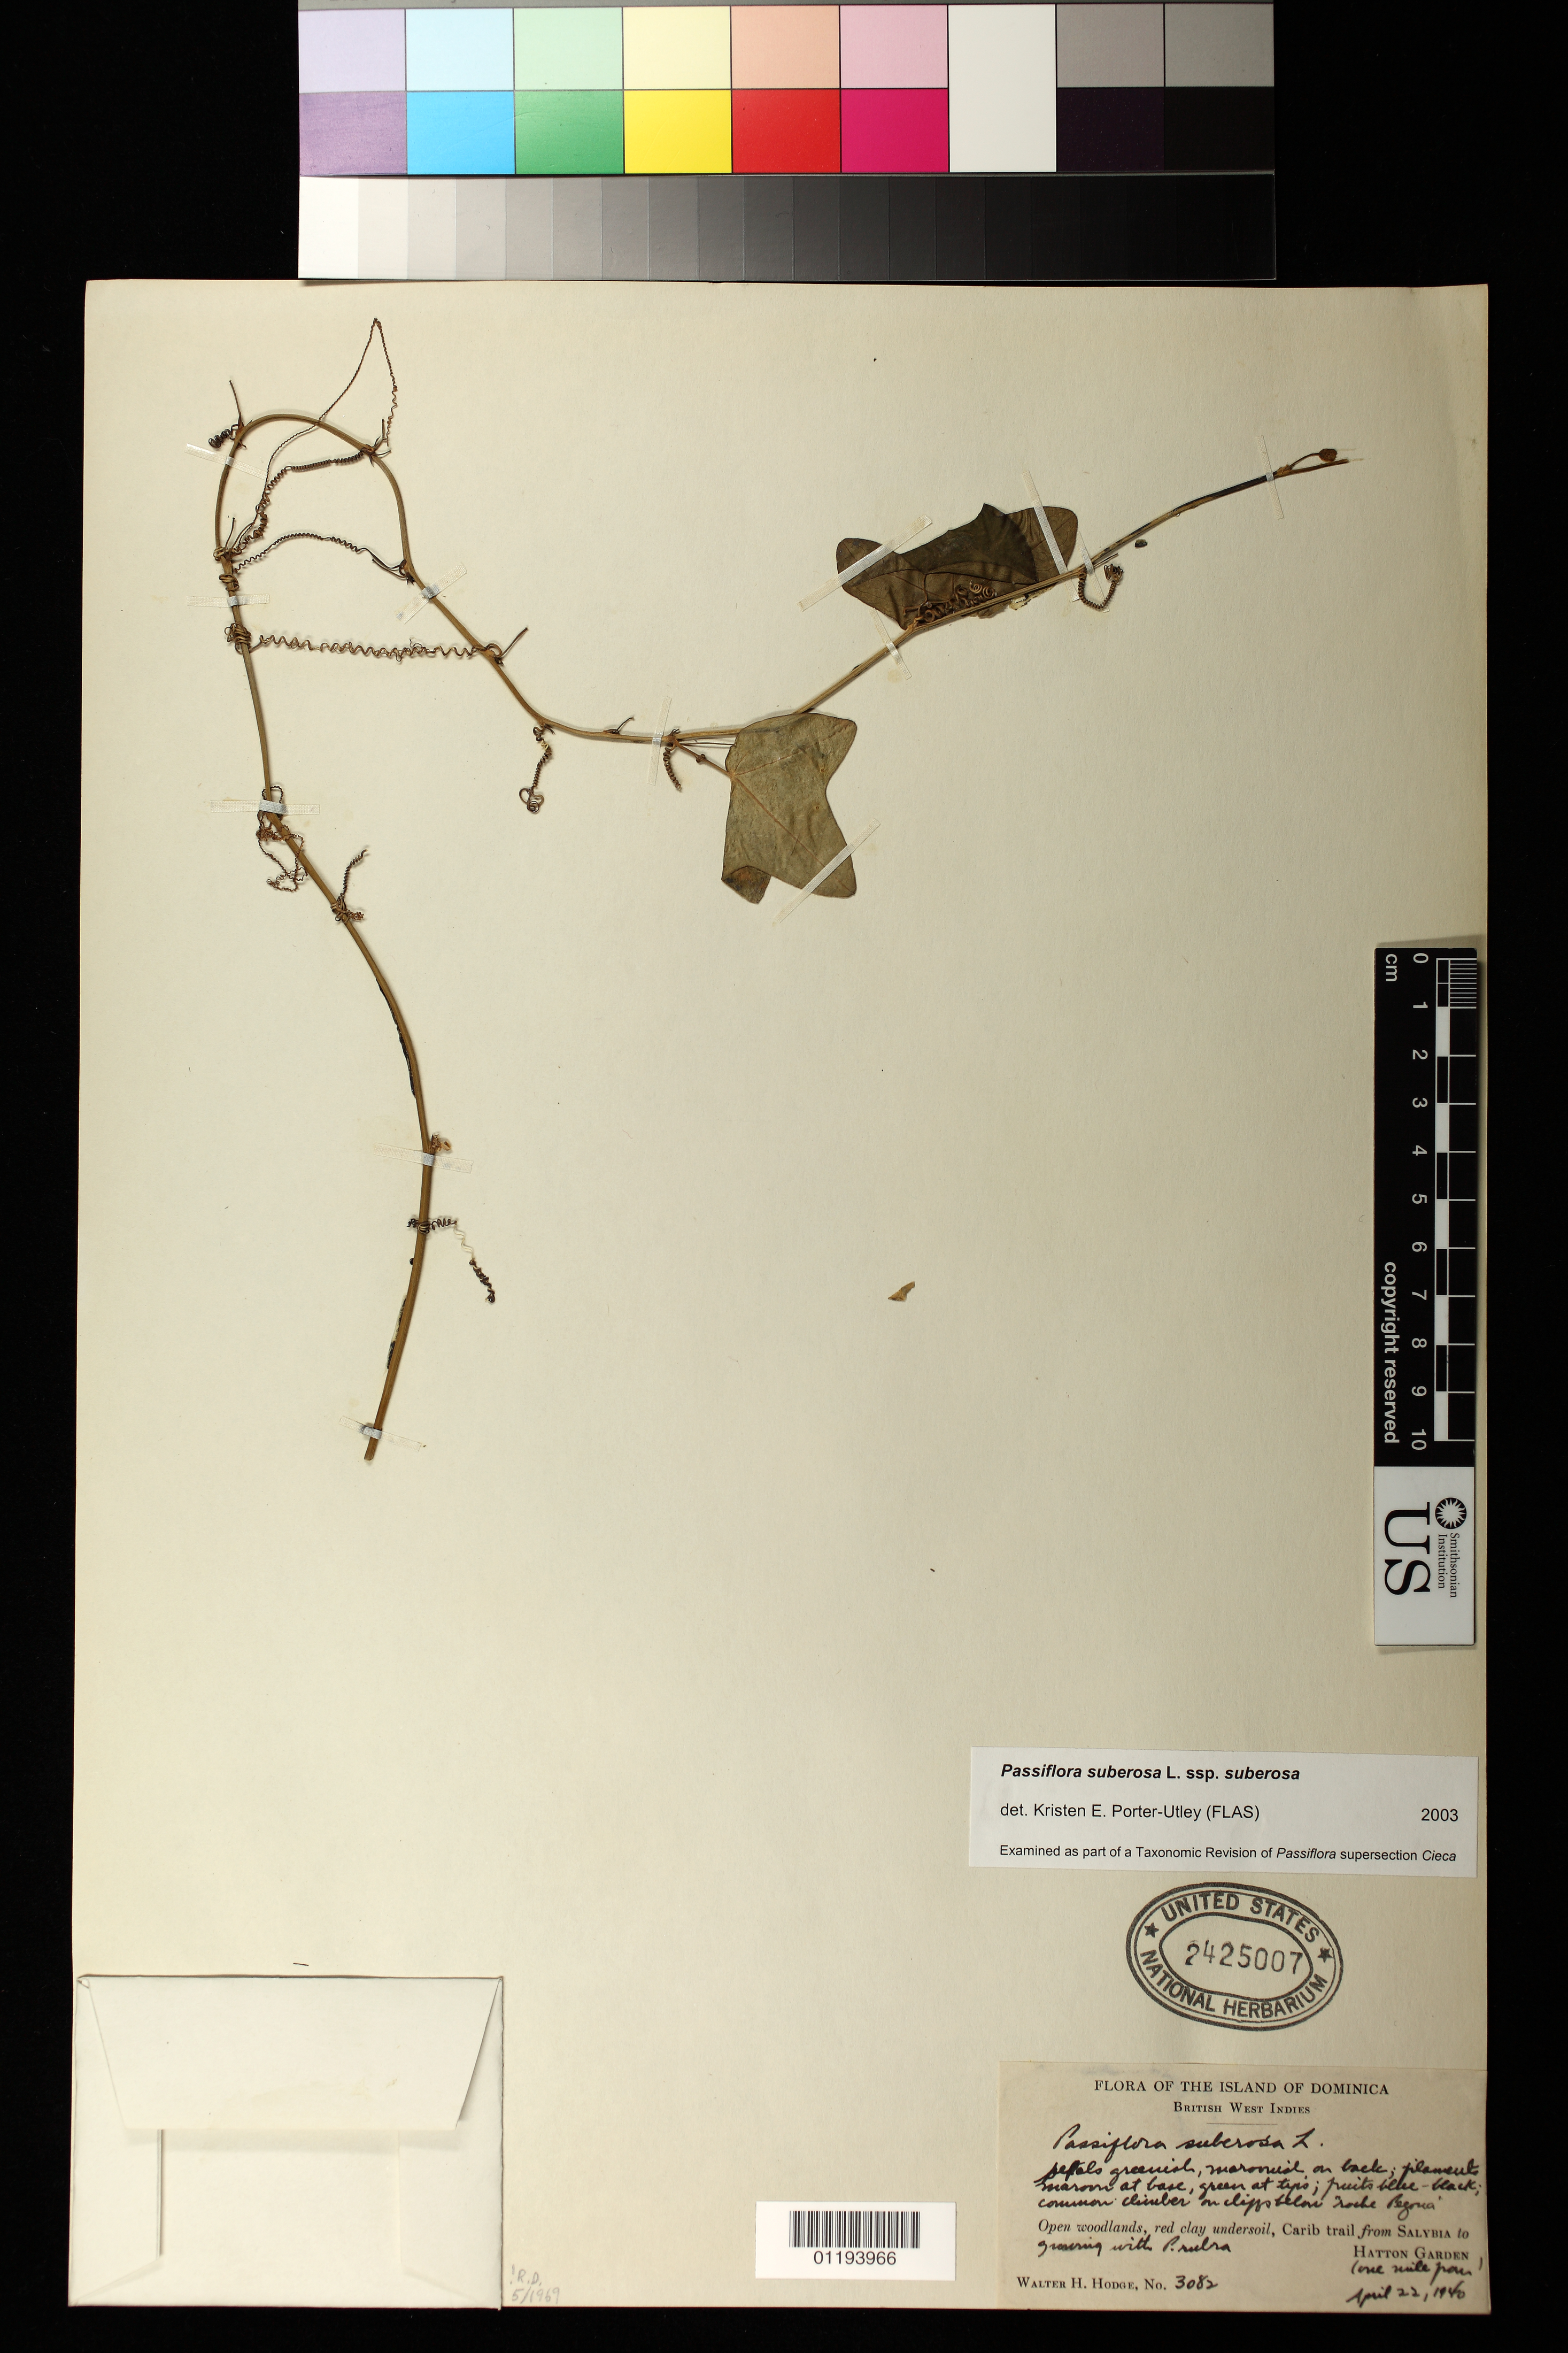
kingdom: Plantae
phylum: Tracheophyta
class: Magnoliopsida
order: Malpighiales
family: Passifloraceae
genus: Passiflora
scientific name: Passiflora suberosa subsp. suberosa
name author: L.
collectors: W. Hodge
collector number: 3082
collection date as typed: Apr 22 1940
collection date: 1940-04-22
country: Dominica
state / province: St. David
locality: British West Indies Open woodlands, red clay undersoil, Carib trail from Salybia to Hatton Garden ( one mile from)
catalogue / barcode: US 2425007